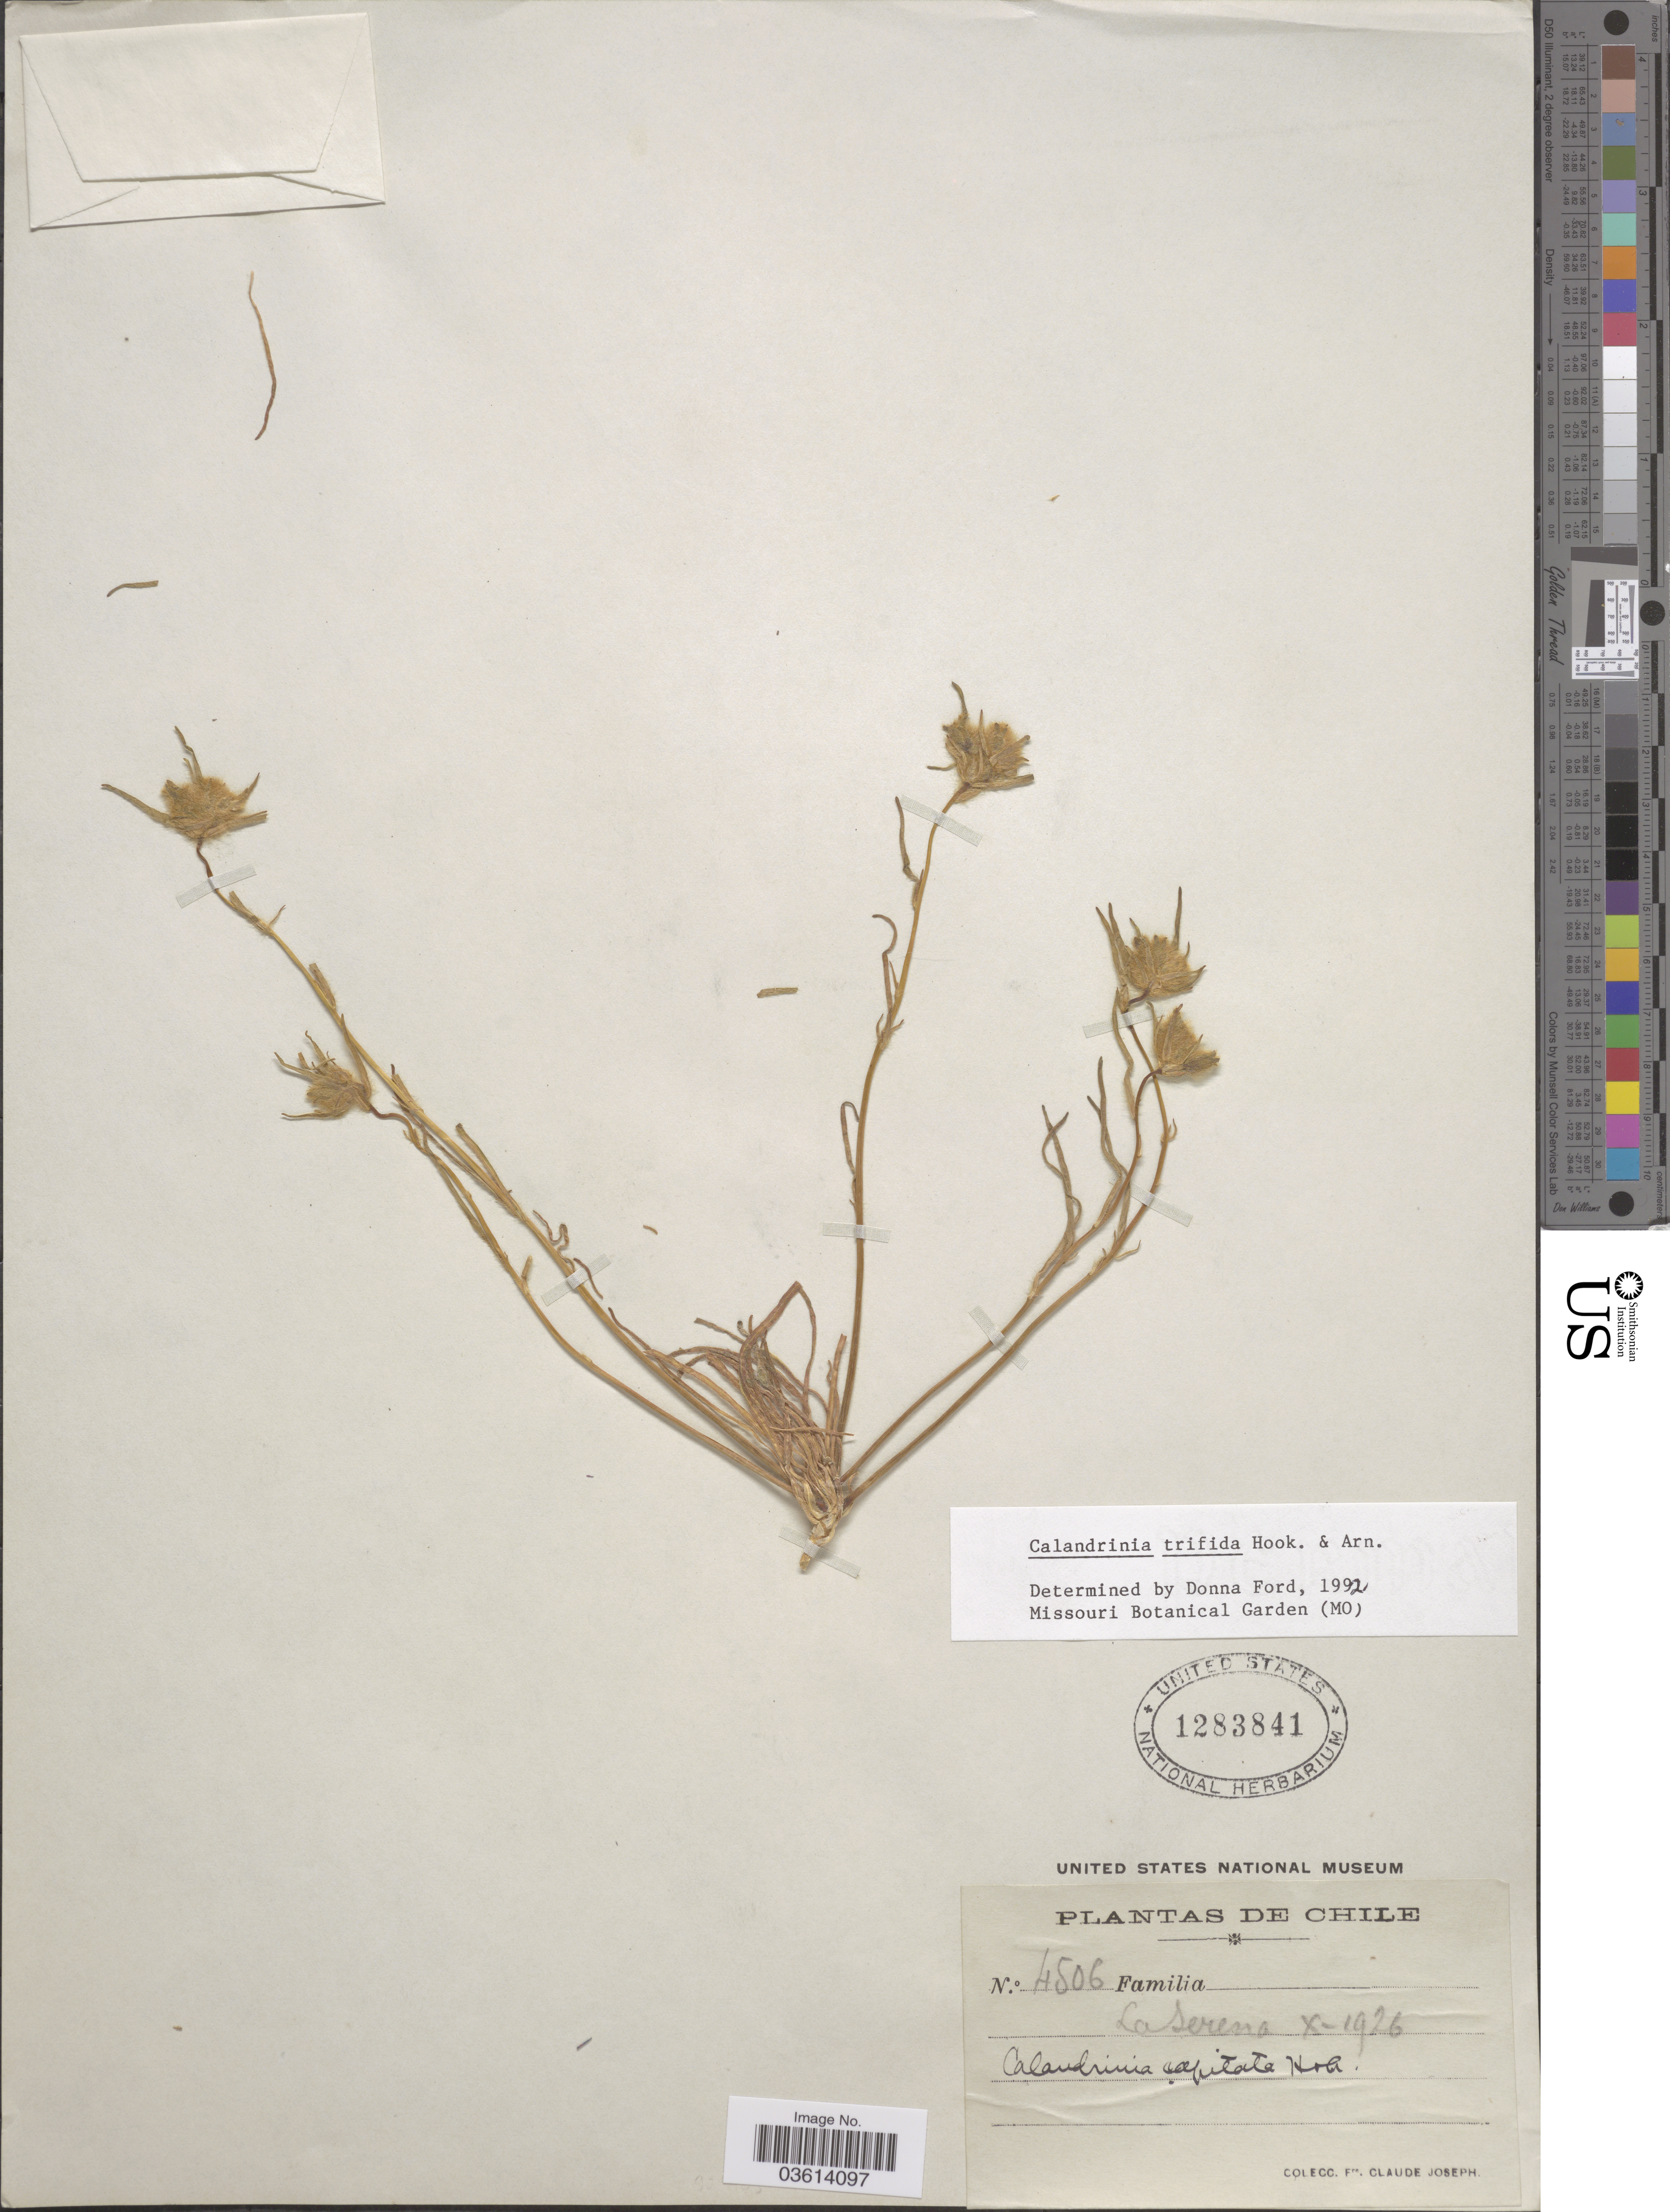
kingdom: Plantae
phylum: Tracheophyta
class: Magnoliopsida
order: Caryophyllales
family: Montiaceae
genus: Montiopsis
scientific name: Montiopsis trifida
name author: (Hook. & Arn.) D.I. Ford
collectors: Bro. Claude-Joseph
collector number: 4506*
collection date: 1926-10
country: Chile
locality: La Serena.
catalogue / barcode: US 1283841